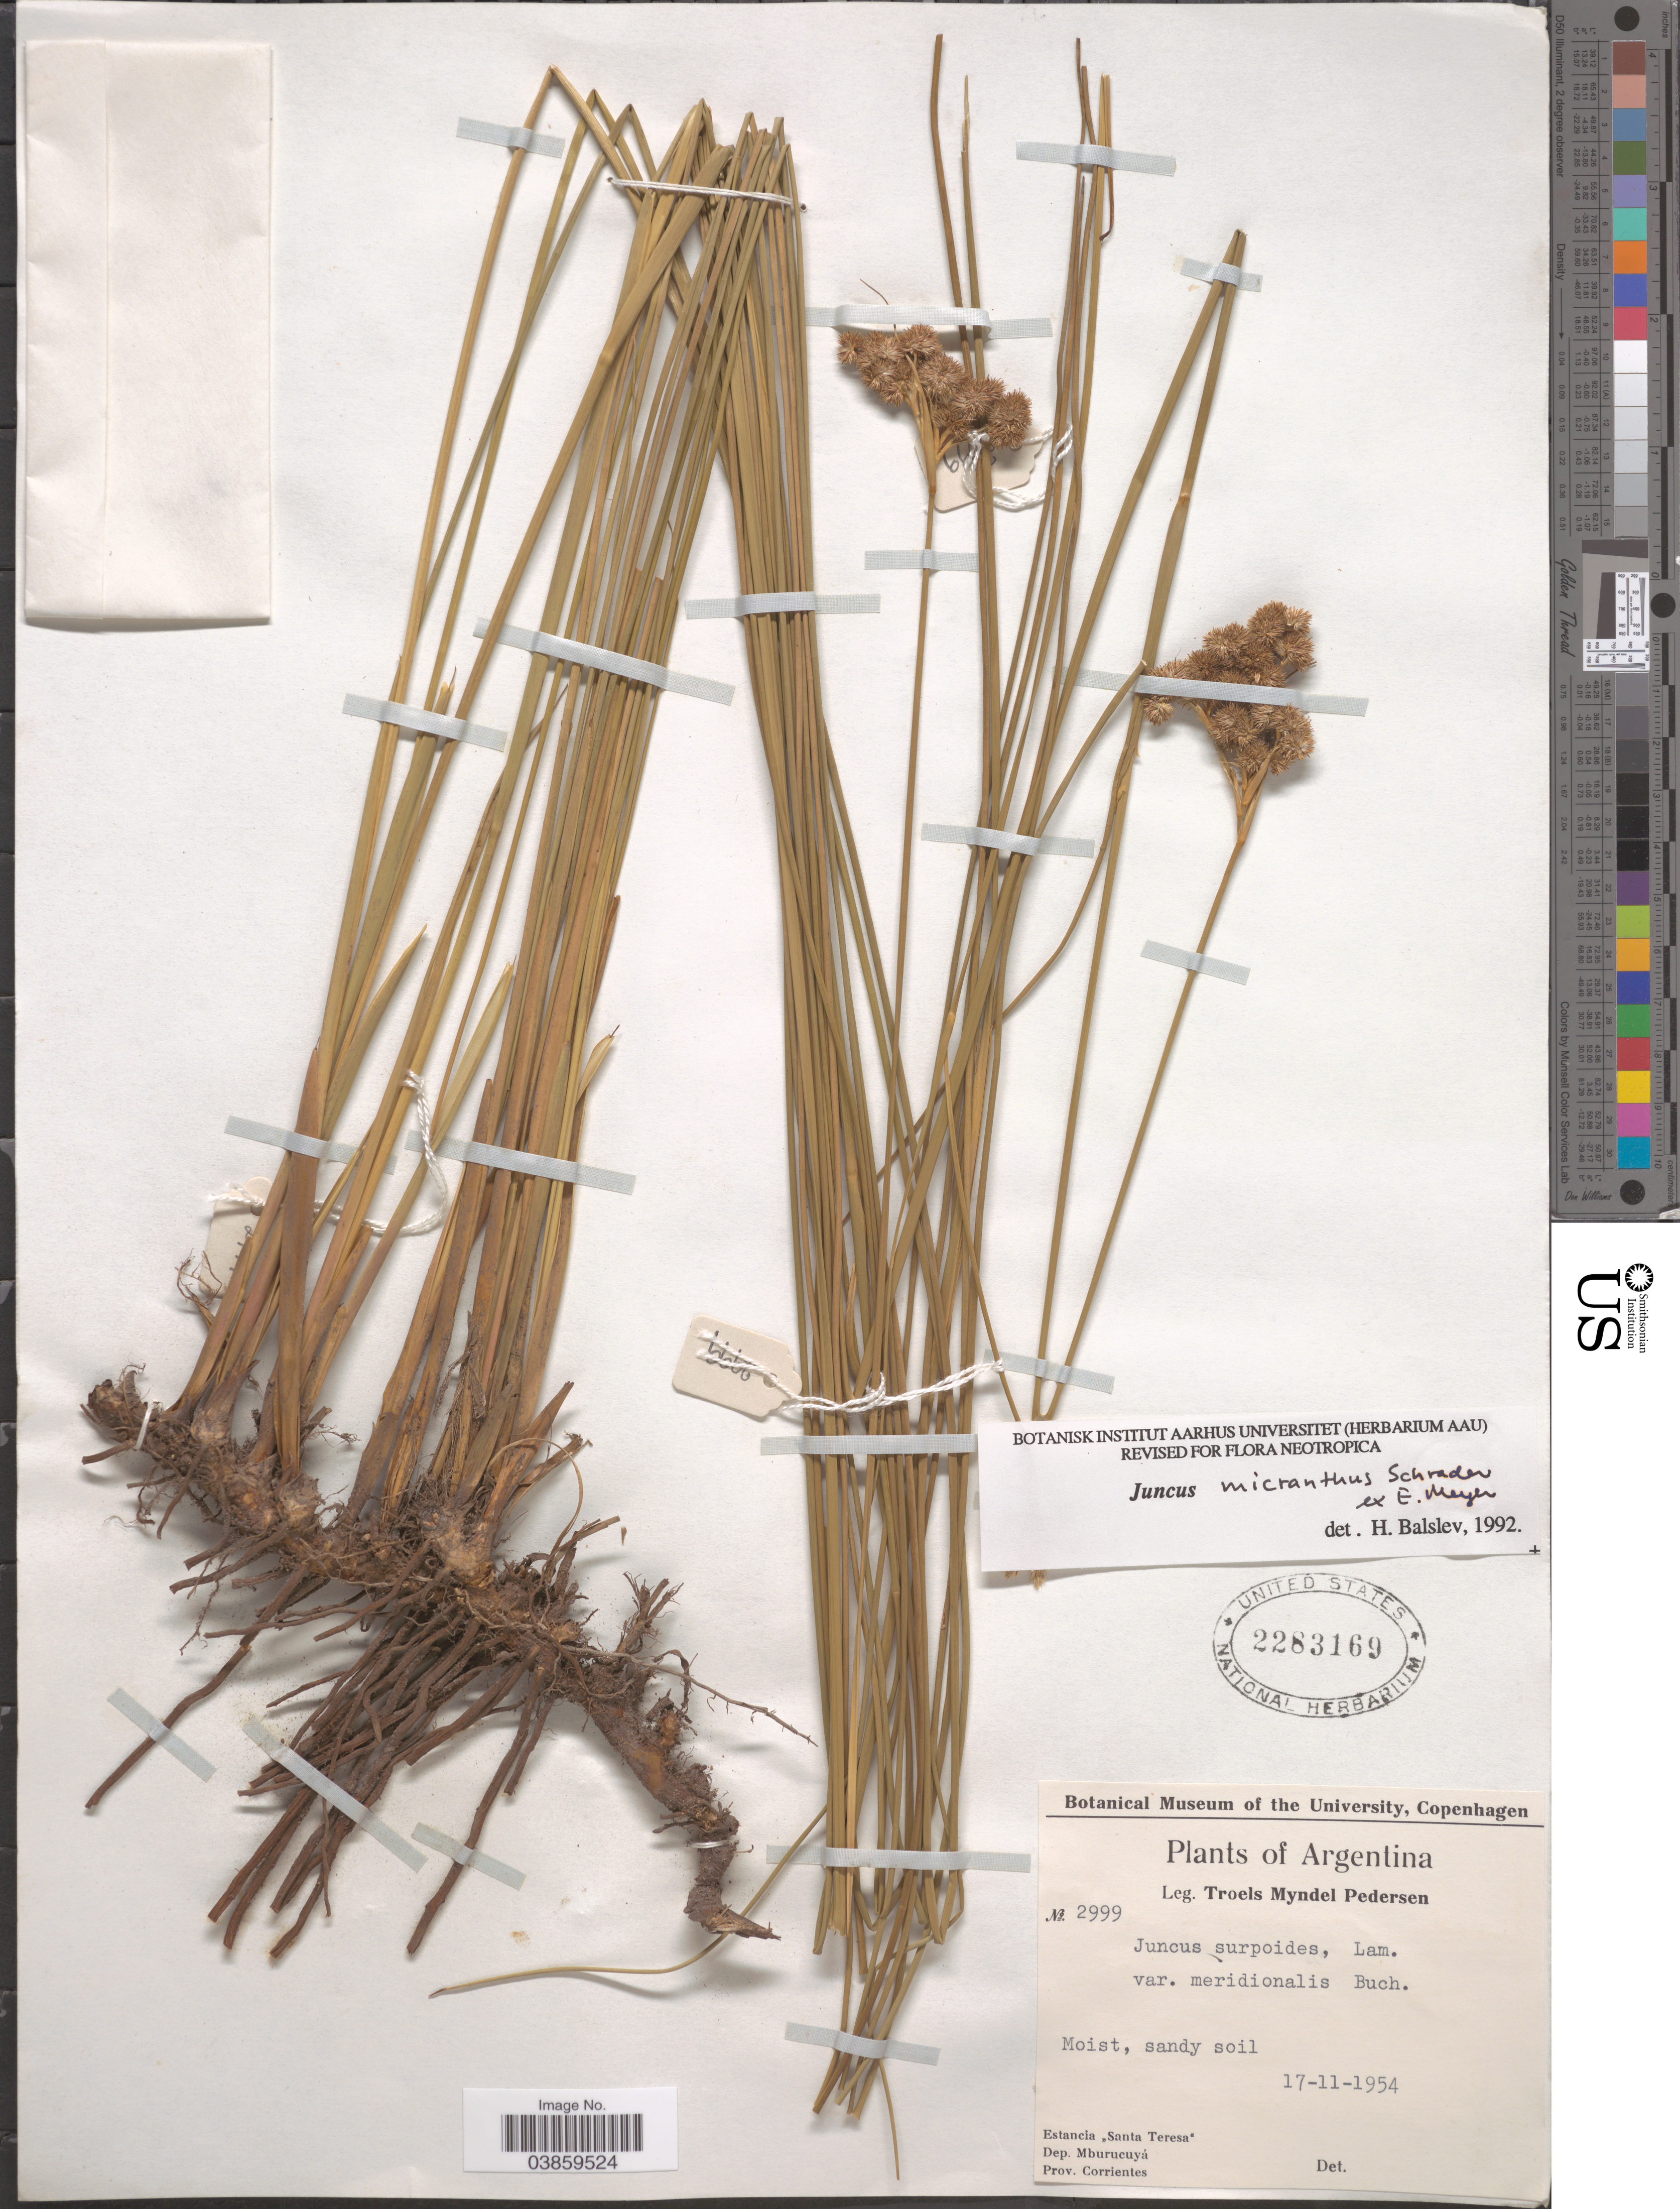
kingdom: Plantae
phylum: Tracheophyta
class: Liliopsida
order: Poales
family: Juncaceae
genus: Juncus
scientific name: Juncus micranthus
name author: Schrad. ex E. Mey.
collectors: T. Pederson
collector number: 2999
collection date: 1954-11-17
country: Argentina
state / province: Corrientes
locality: Estancia ,,Santa Teresa'. Dep. Mburucuyá.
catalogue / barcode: US 2283169